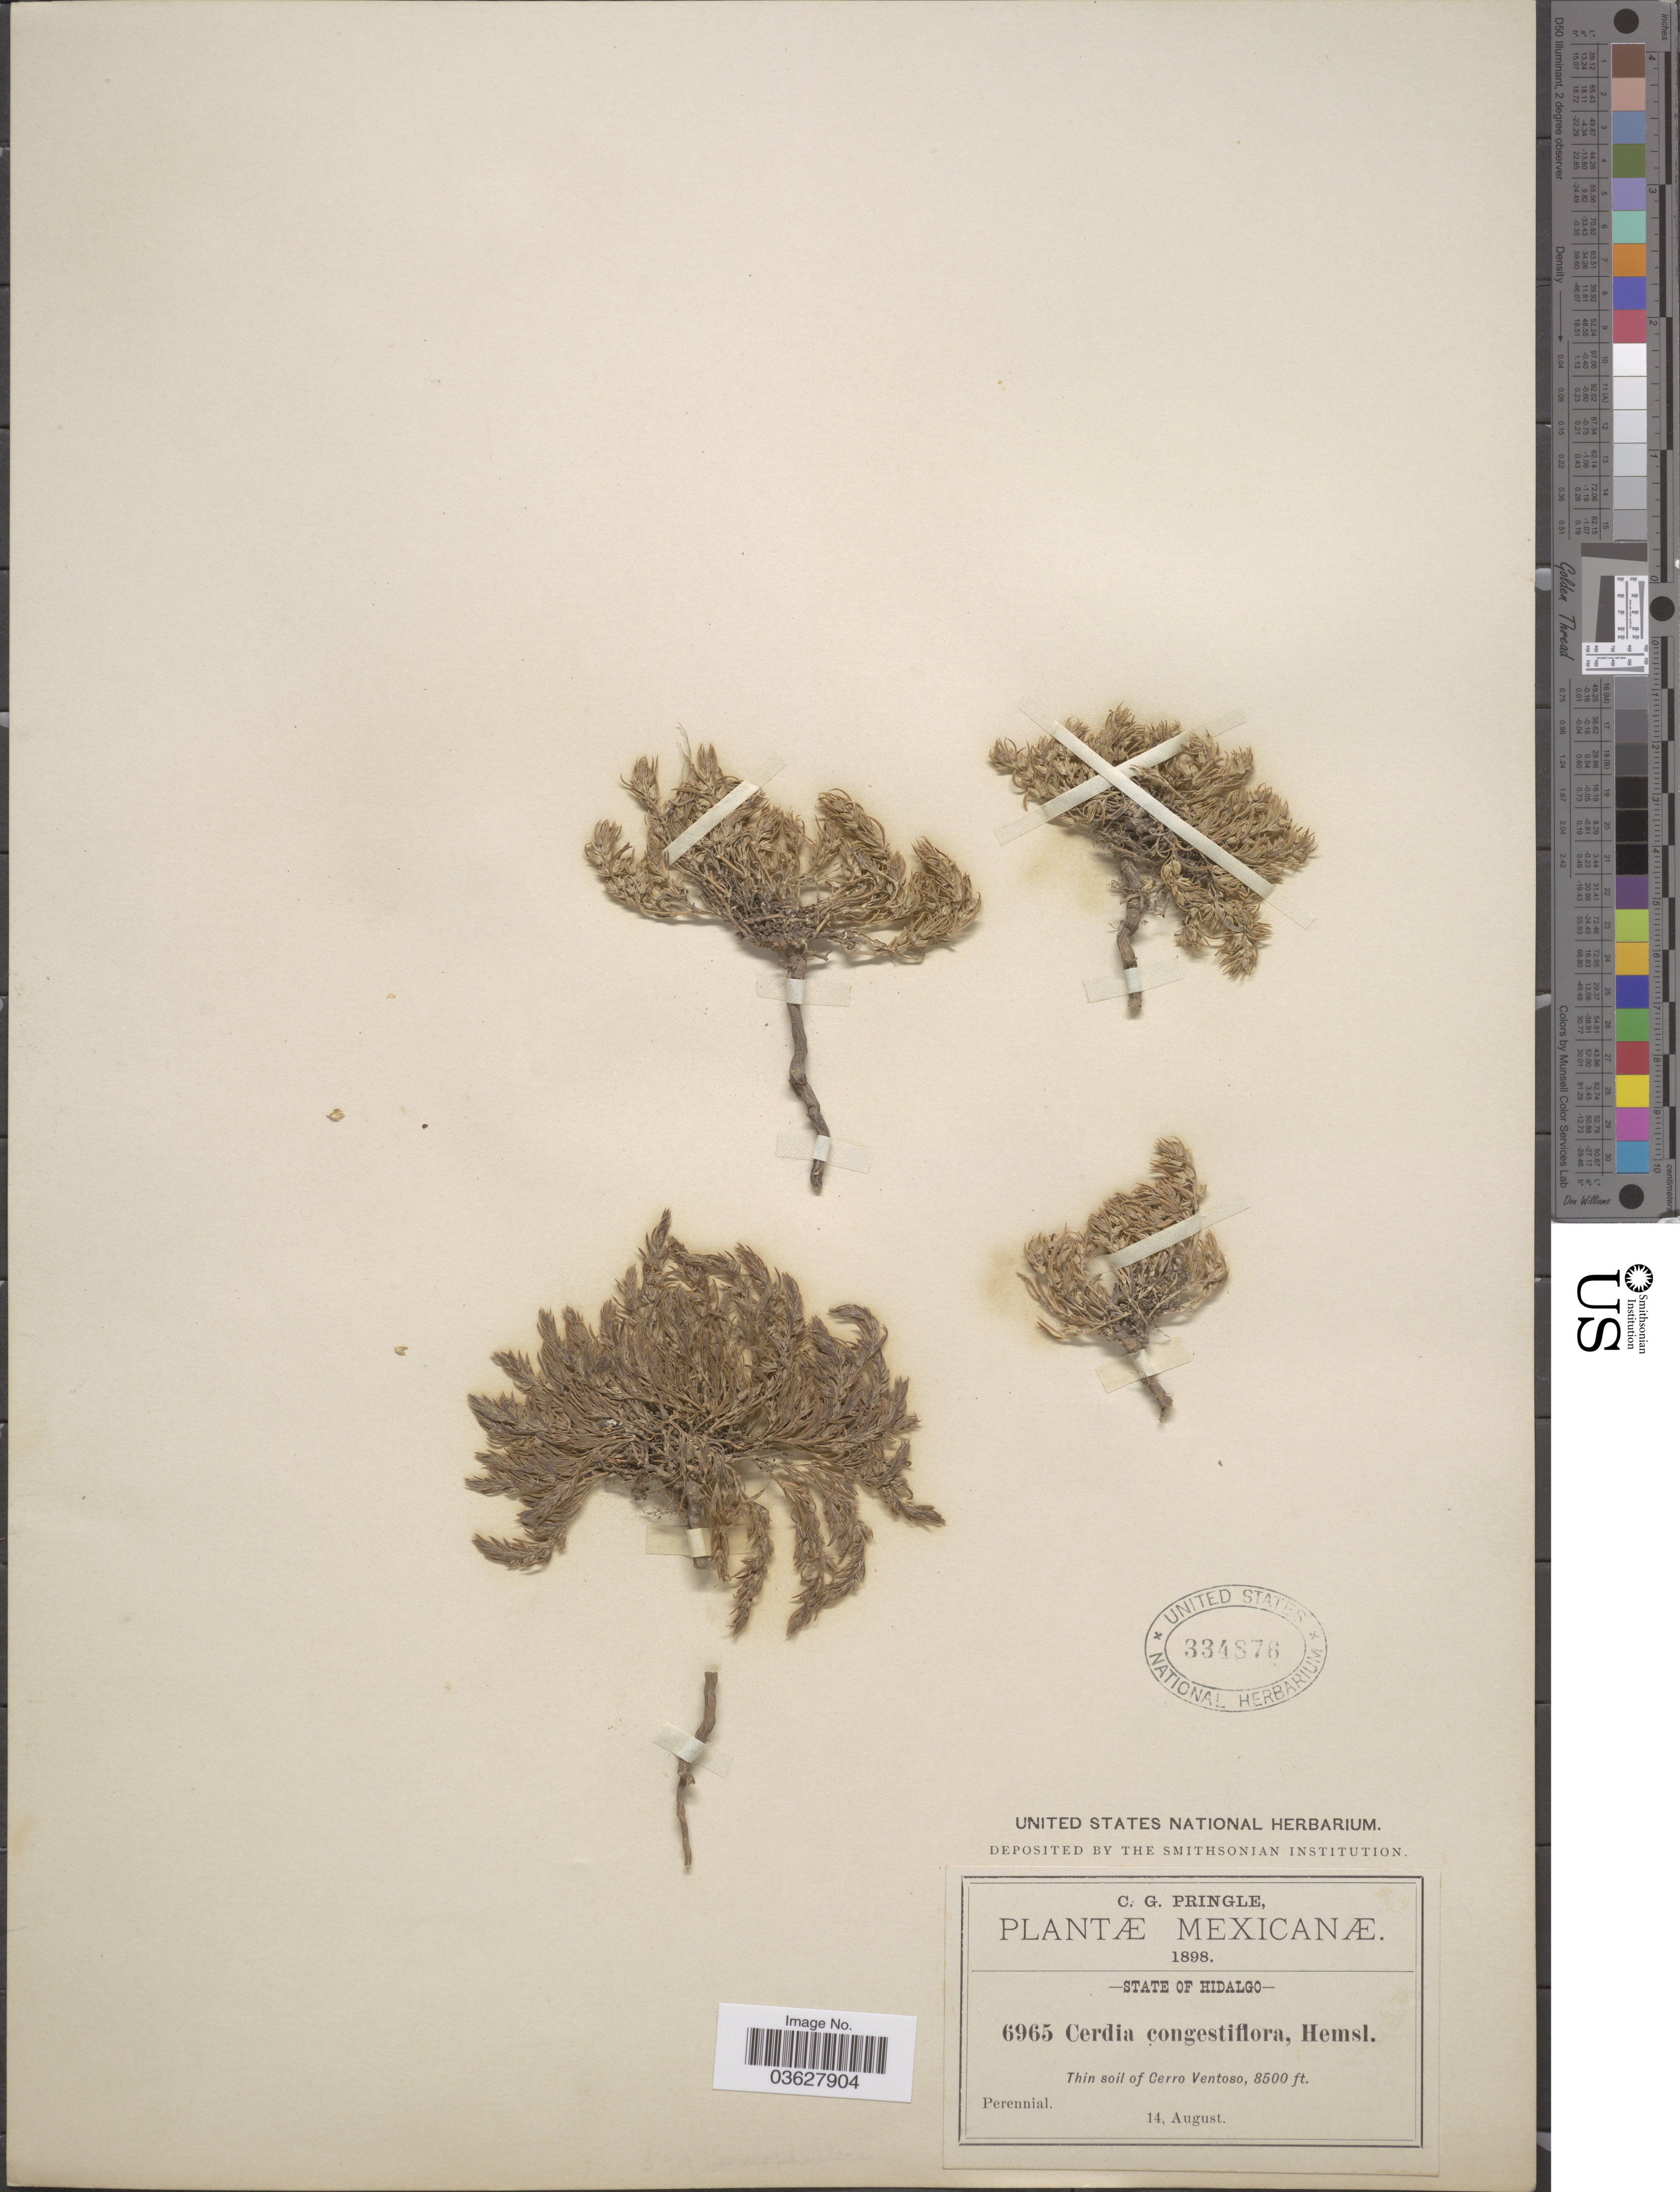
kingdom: Plantae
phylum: Tracheophyta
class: Magnoliopsida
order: Caryophyllales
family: Caryophyllaceae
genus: Cerdia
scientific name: Cerdia congestiflora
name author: Hemsl.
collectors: C. G. Pringle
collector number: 6965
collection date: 1898-08-14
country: Mexico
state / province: Hidalgo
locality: Cerro Ventoso.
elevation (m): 2591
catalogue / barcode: US 334876